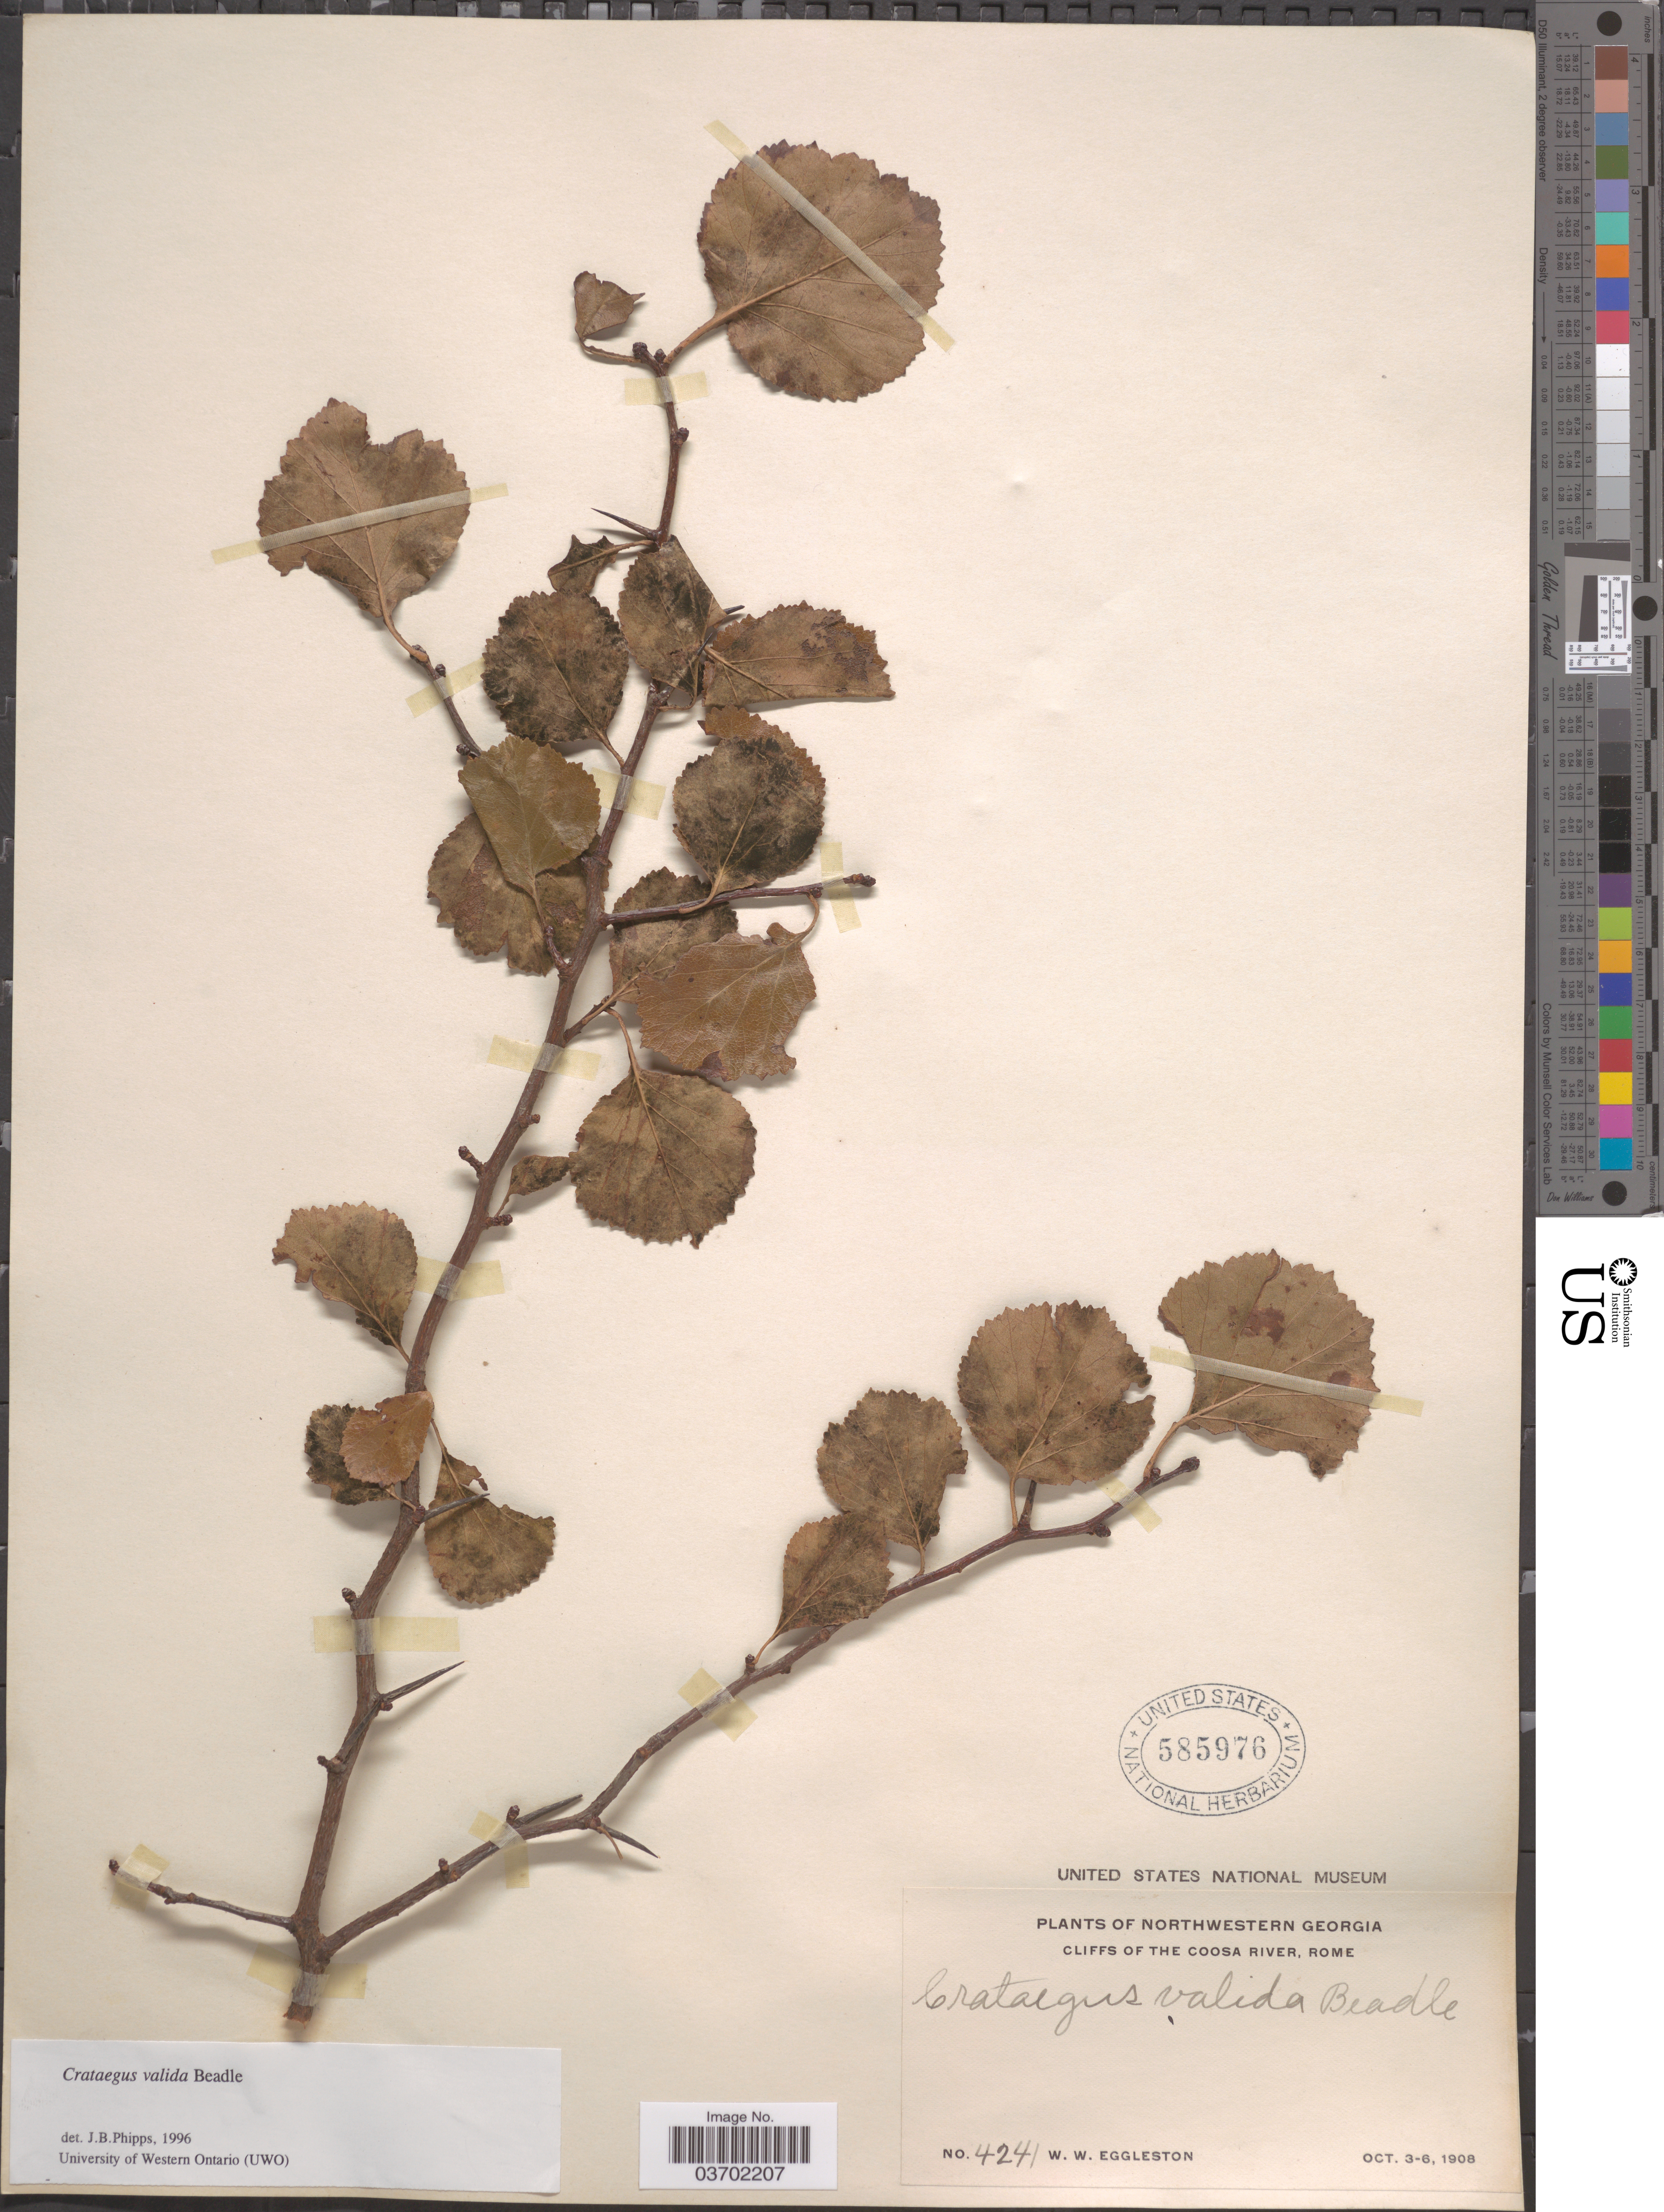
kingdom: Plantae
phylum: Tracheophyta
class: Magnoliopsida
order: Rosales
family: Rosaceae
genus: Crataegus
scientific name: Crataegus valida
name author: Beadle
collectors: W. W. Eggleston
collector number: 4241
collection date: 1908-10-03/1908-10-06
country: United States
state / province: Georgia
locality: Northwestern Georgia. Cliffs of The Coosa River, Rome.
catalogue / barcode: US 585976